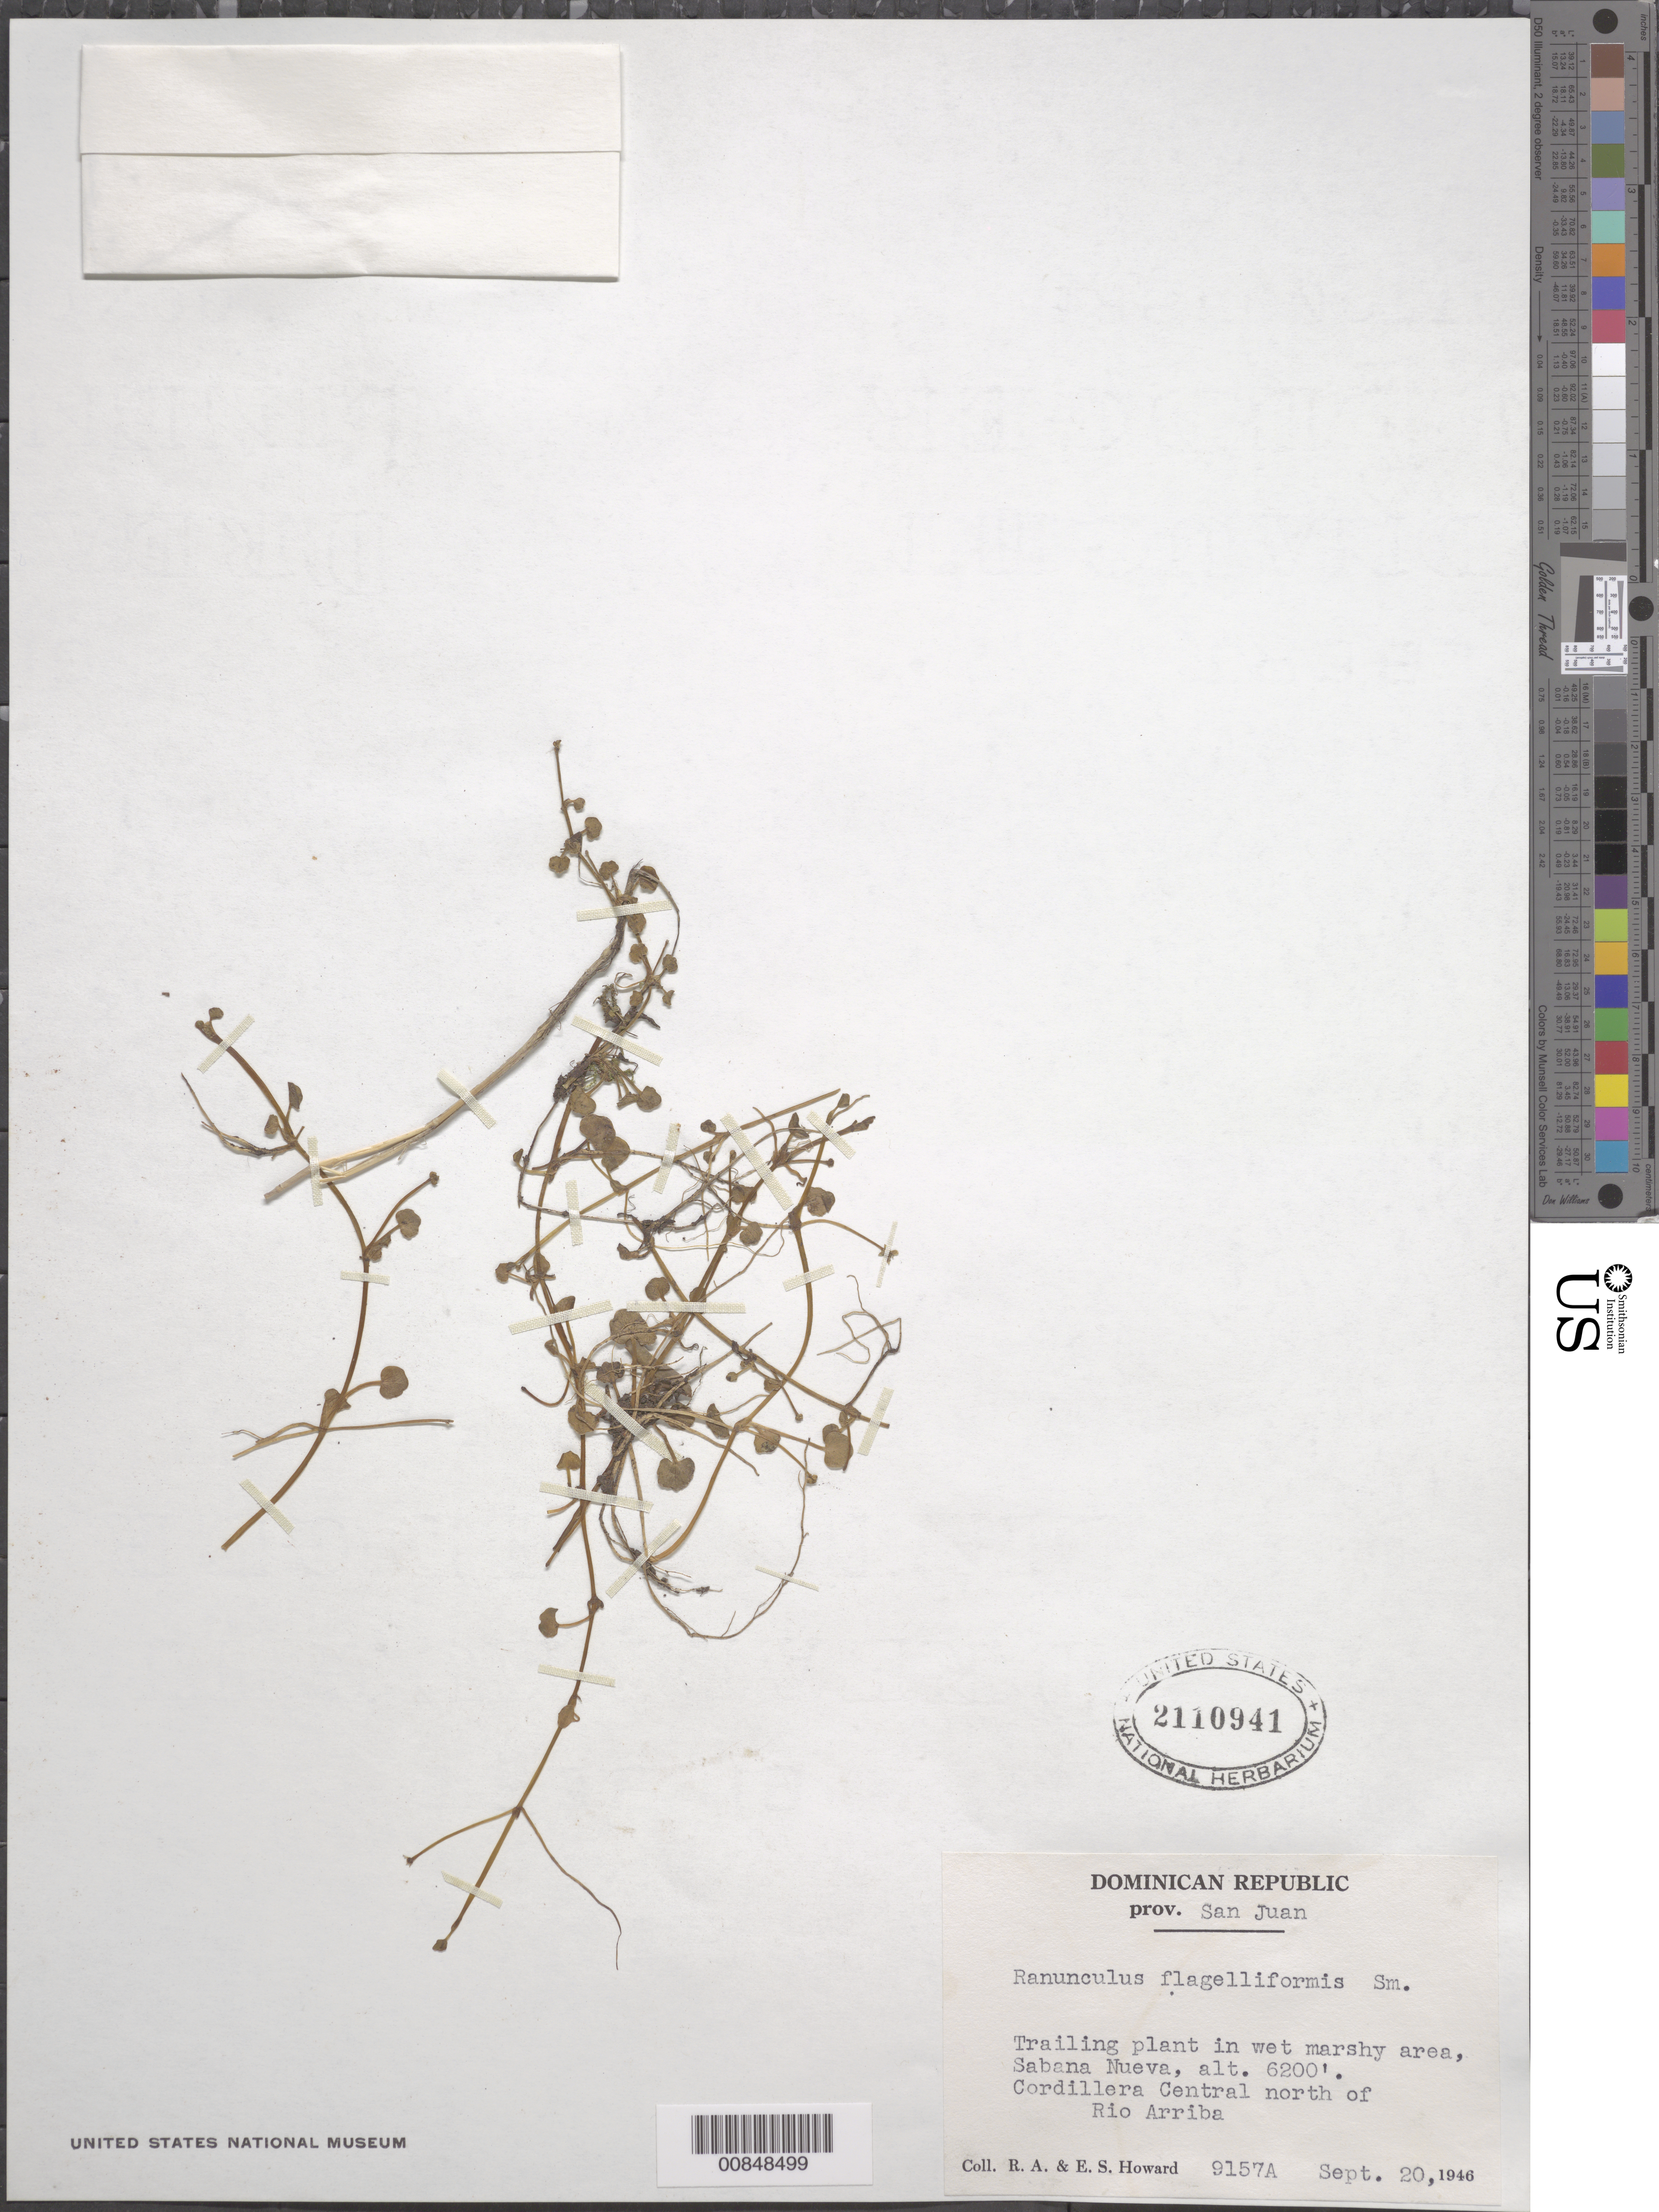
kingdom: Plantae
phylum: Tracheophyta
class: Magnoliopsida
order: Ranunculales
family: Ranunculaceae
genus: Ranunculus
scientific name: Ranunculus flagelliformis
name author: Sm.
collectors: R. A. Howard & E. S. Howard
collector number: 9157a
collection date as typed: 20 Sep 1946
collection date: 1946-09-20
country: Dominican Republic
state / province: San Juan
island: Hispaniola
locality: Sabana Nueva. Cordillera Central north of Río Arriba.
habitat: In wet marshy area.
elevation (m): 1890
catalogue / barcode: US 2110941